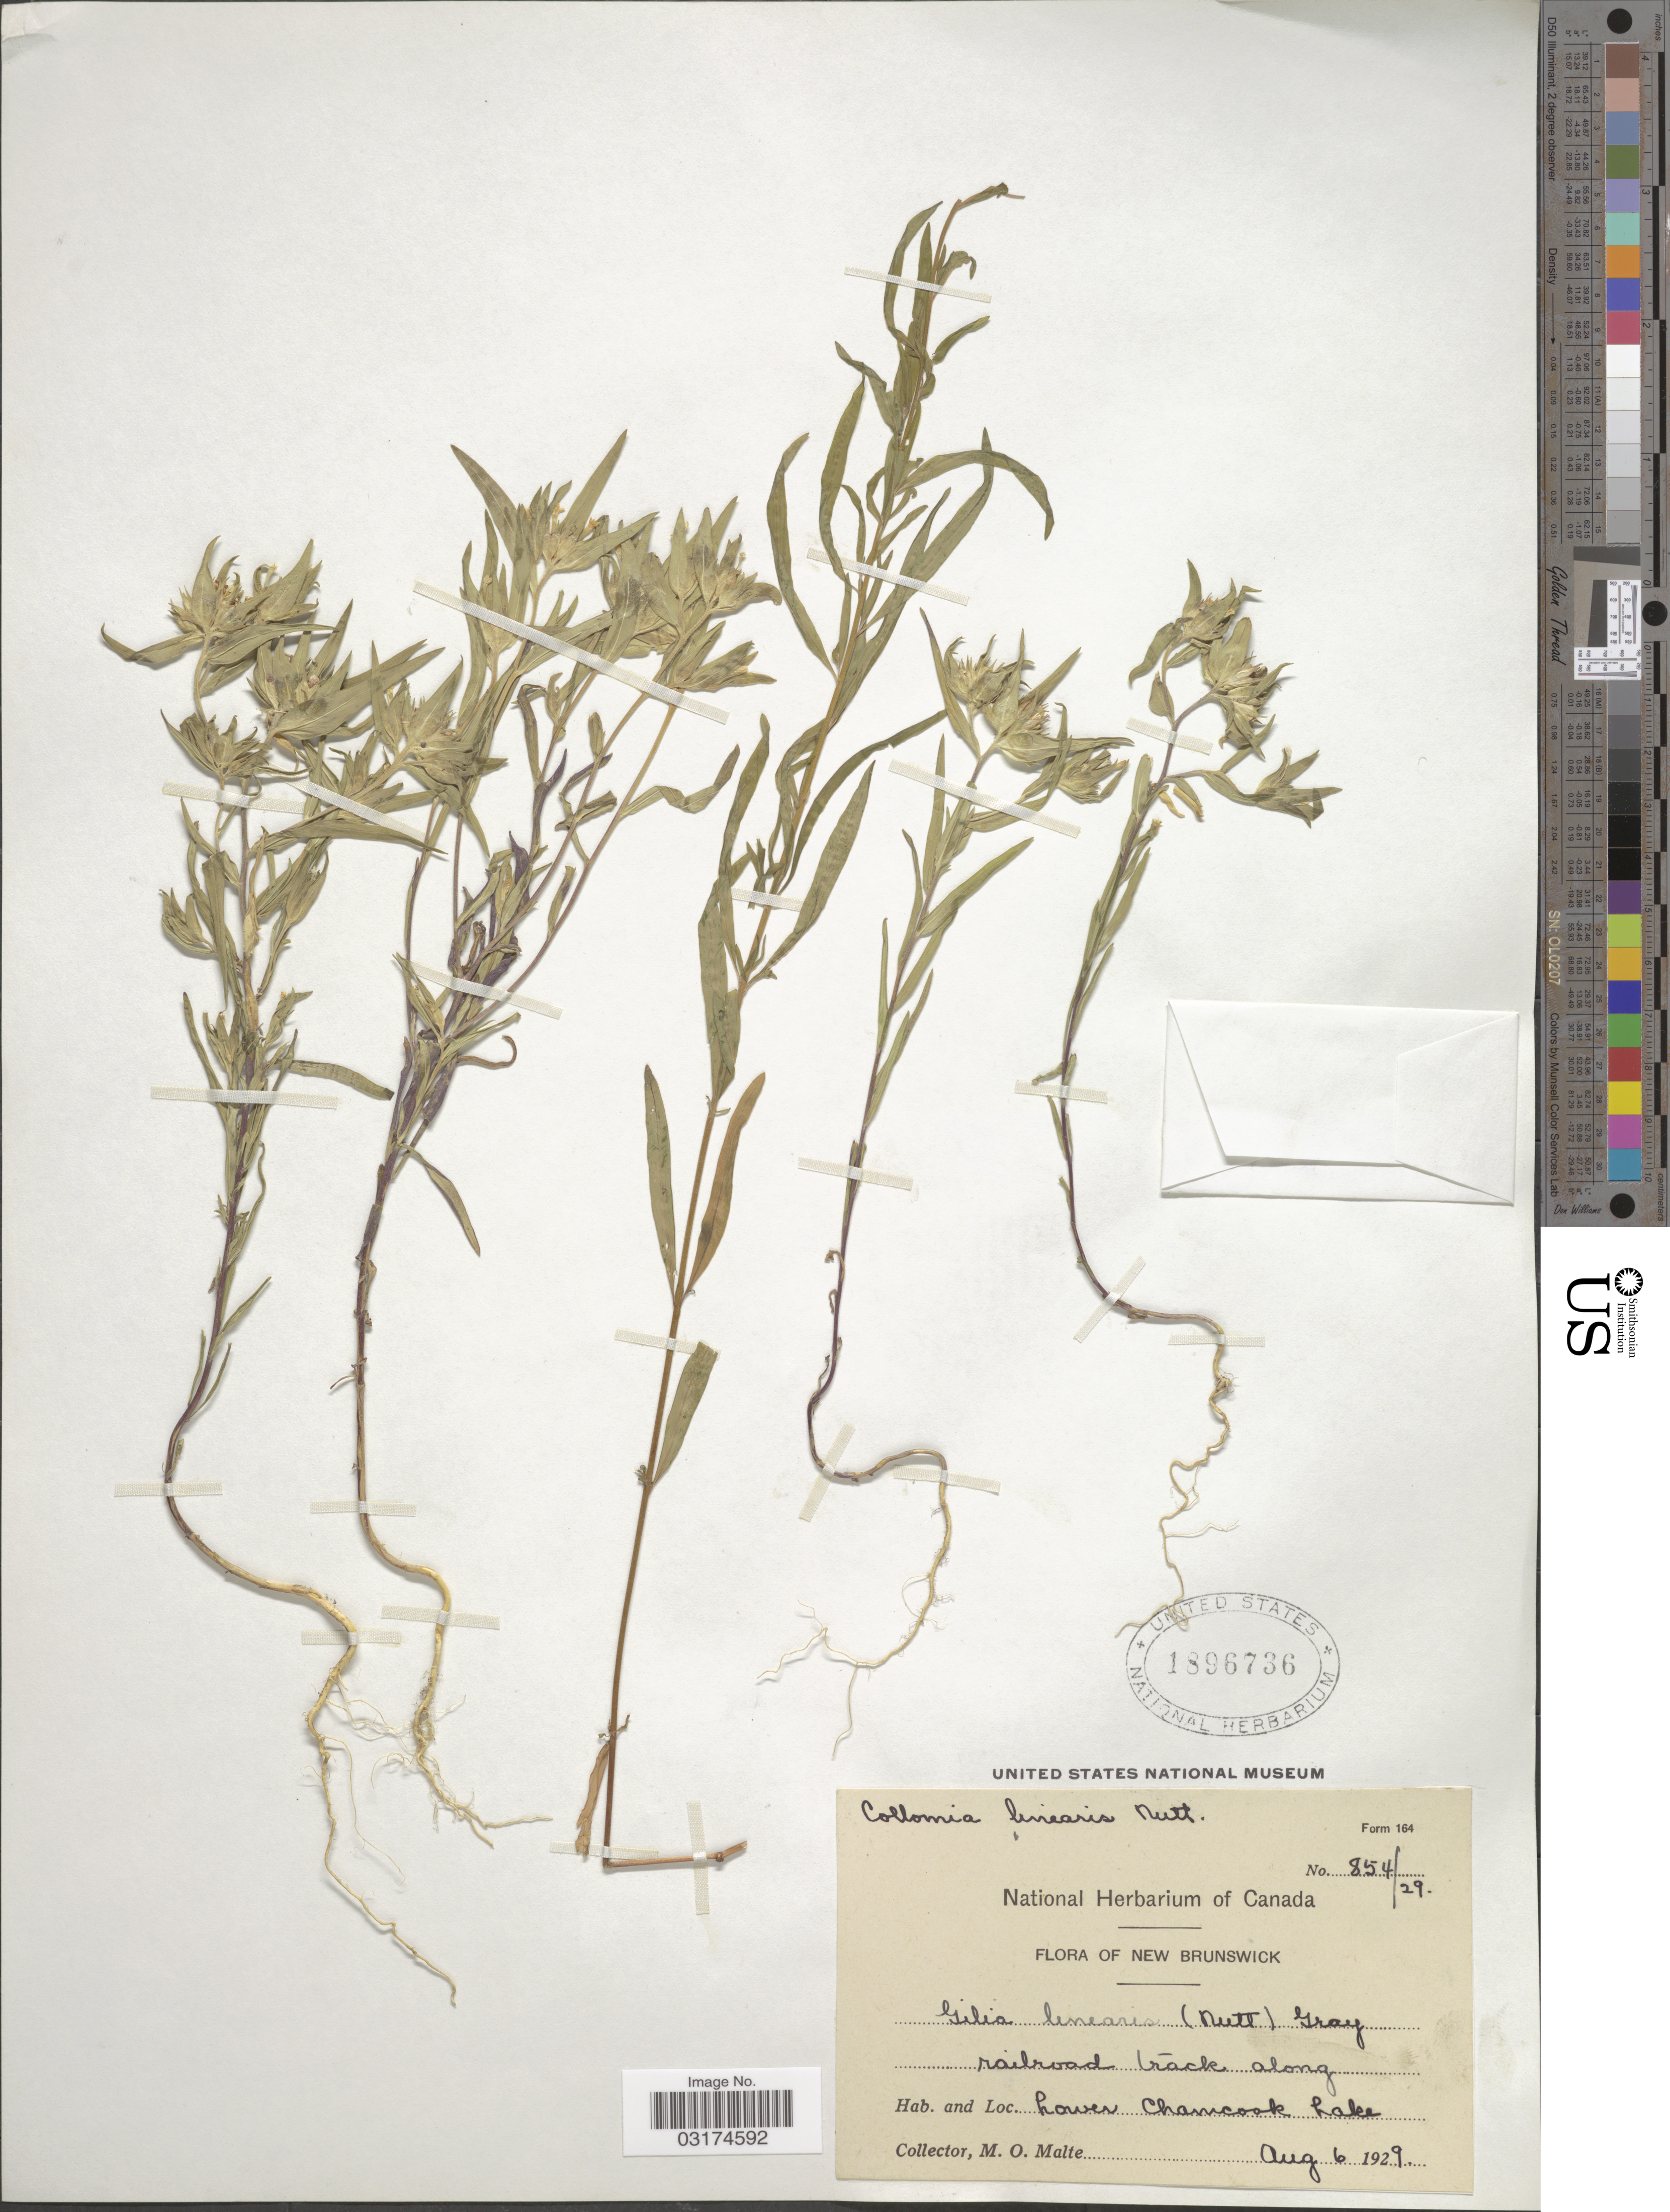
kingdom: Plantae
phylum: Tracheophyta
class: Magnoliopsida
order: Ericales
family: Polemoniaceae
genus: Collomia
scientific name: Collomia linearis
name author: Nutt.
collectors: M. O. Malte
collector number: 854/29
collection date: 1929-08-06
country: Canada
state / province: New Brunswick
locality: Railroad track along Lower Chamcook Lake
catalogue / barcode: US 1896736